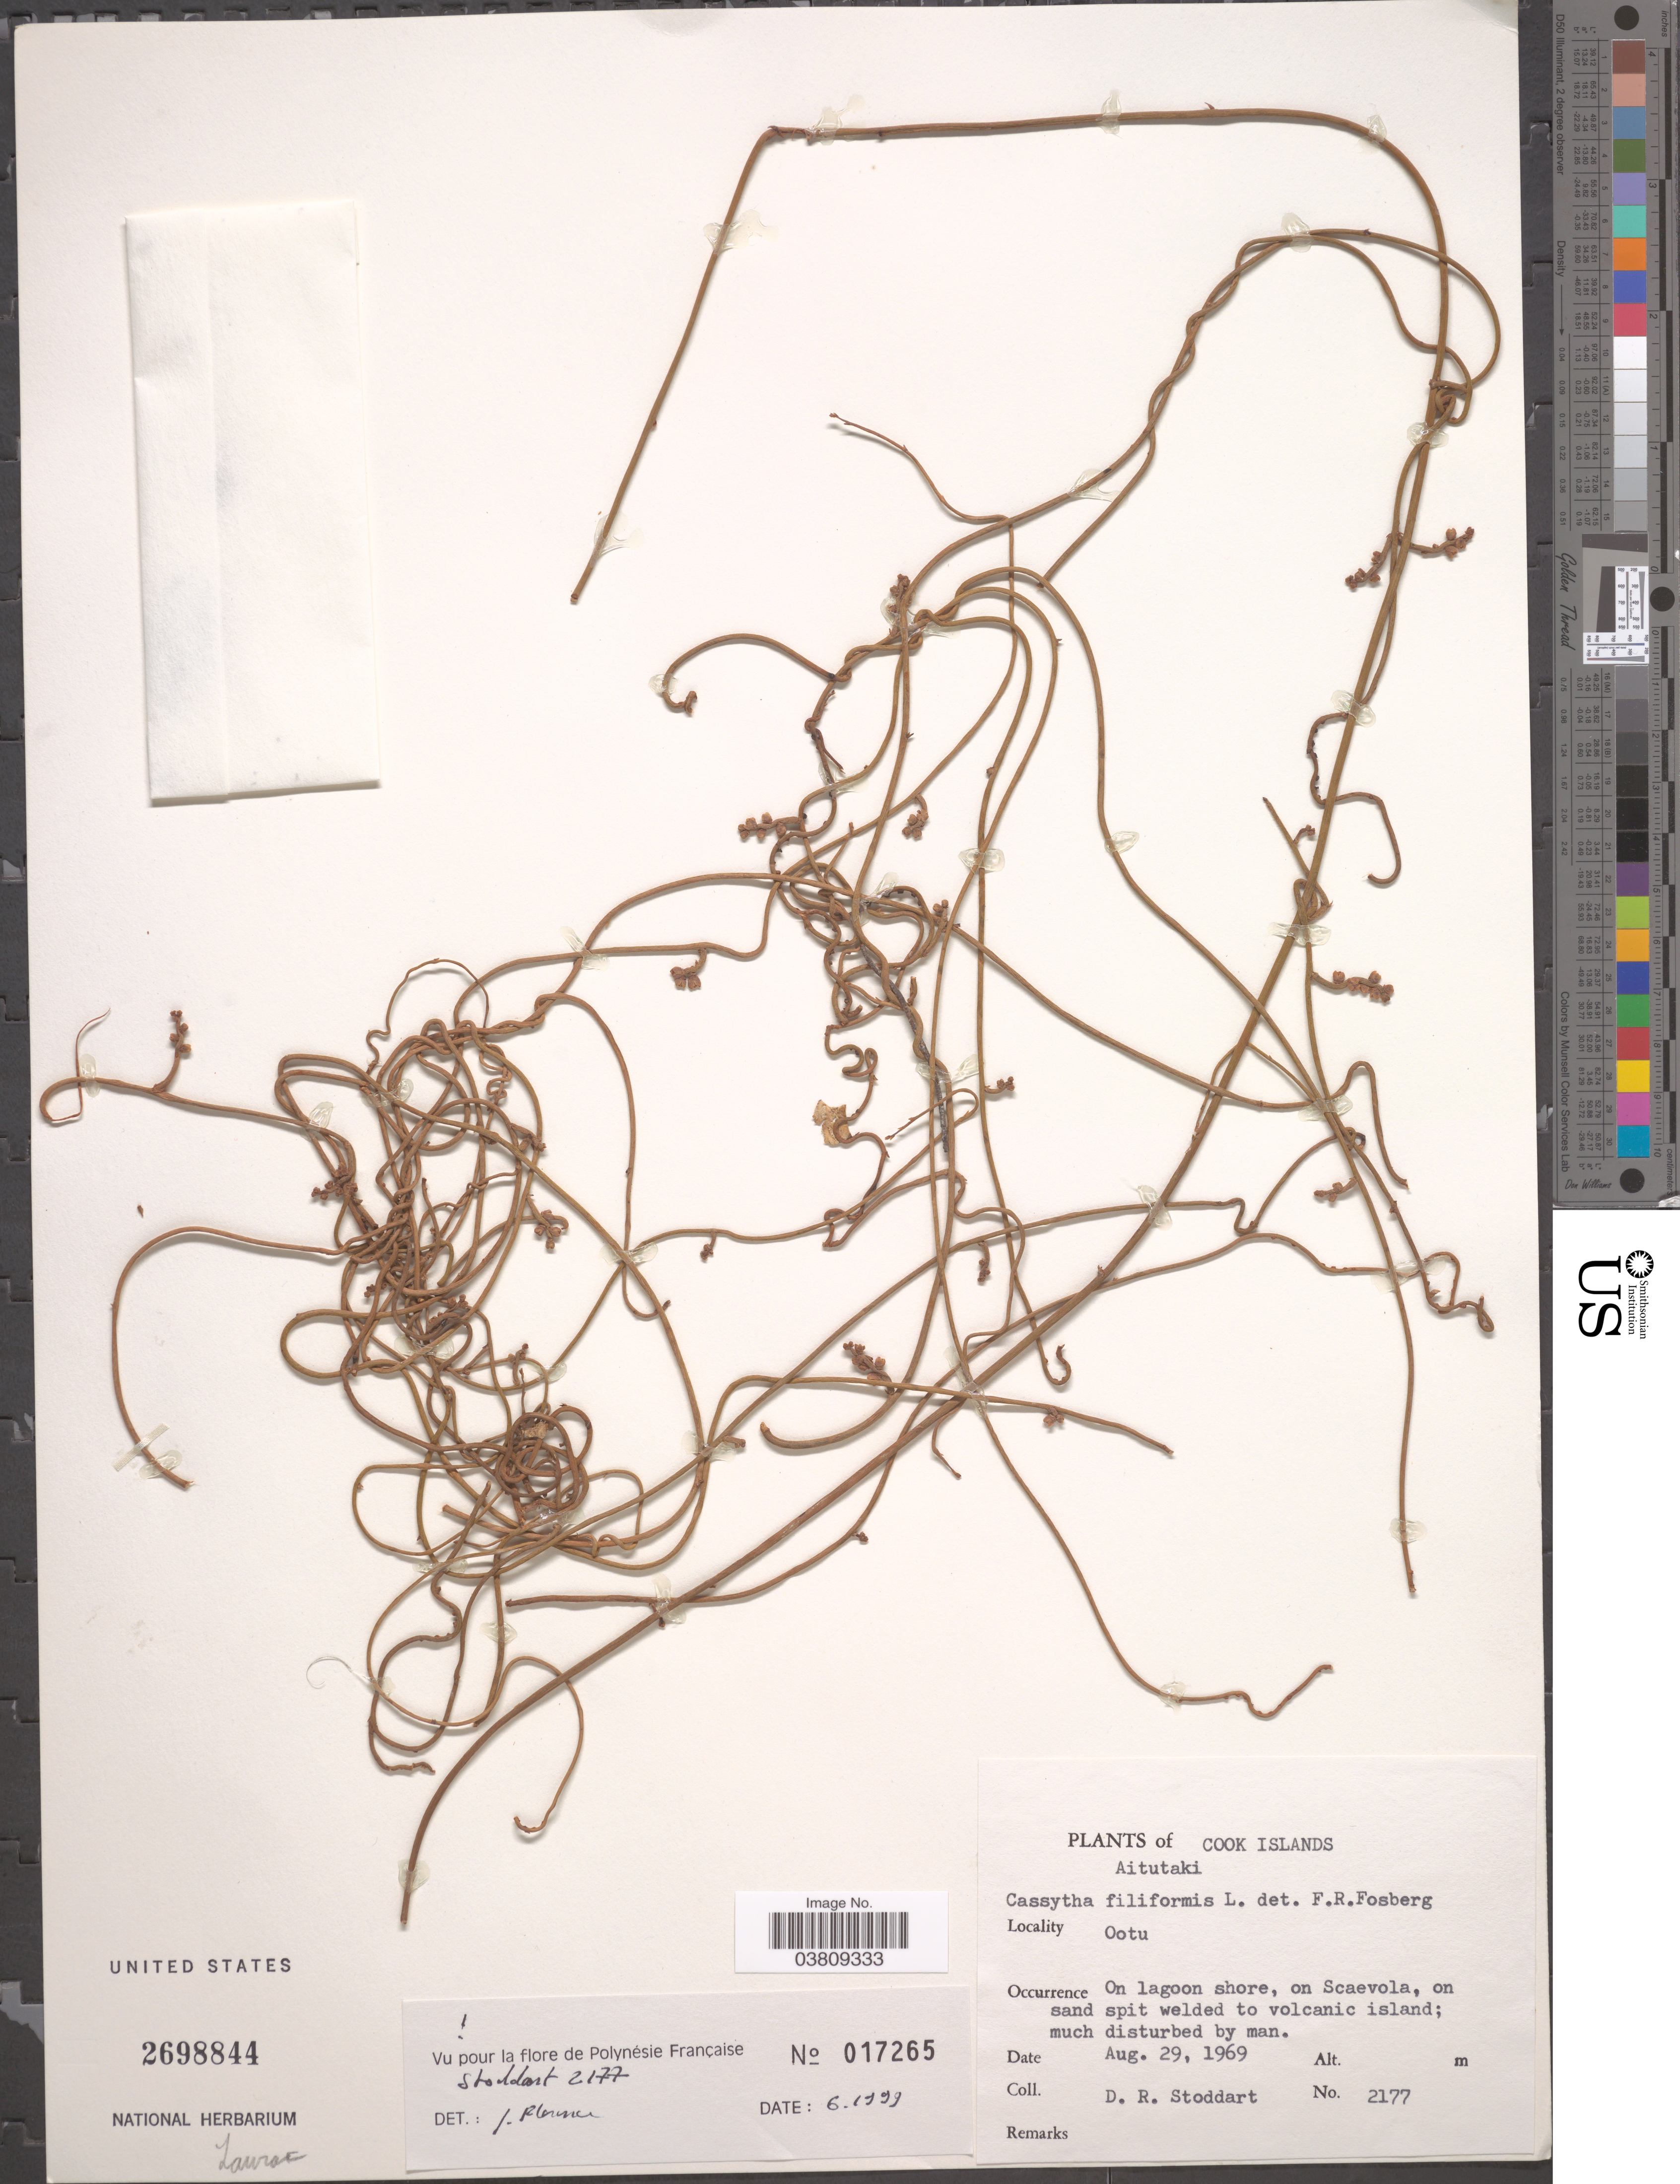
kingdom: Plantae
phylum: Tracheophyta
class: Magnoliopsida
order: Laurales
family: Lauraceae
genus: Cassytha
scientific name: Cassytha filiformis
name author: L.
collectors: D. R. Stoddart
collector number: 2177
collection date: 1969-08-29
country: Cook Islands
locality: Aitutaki. Ootu.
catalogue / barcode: US 2698844